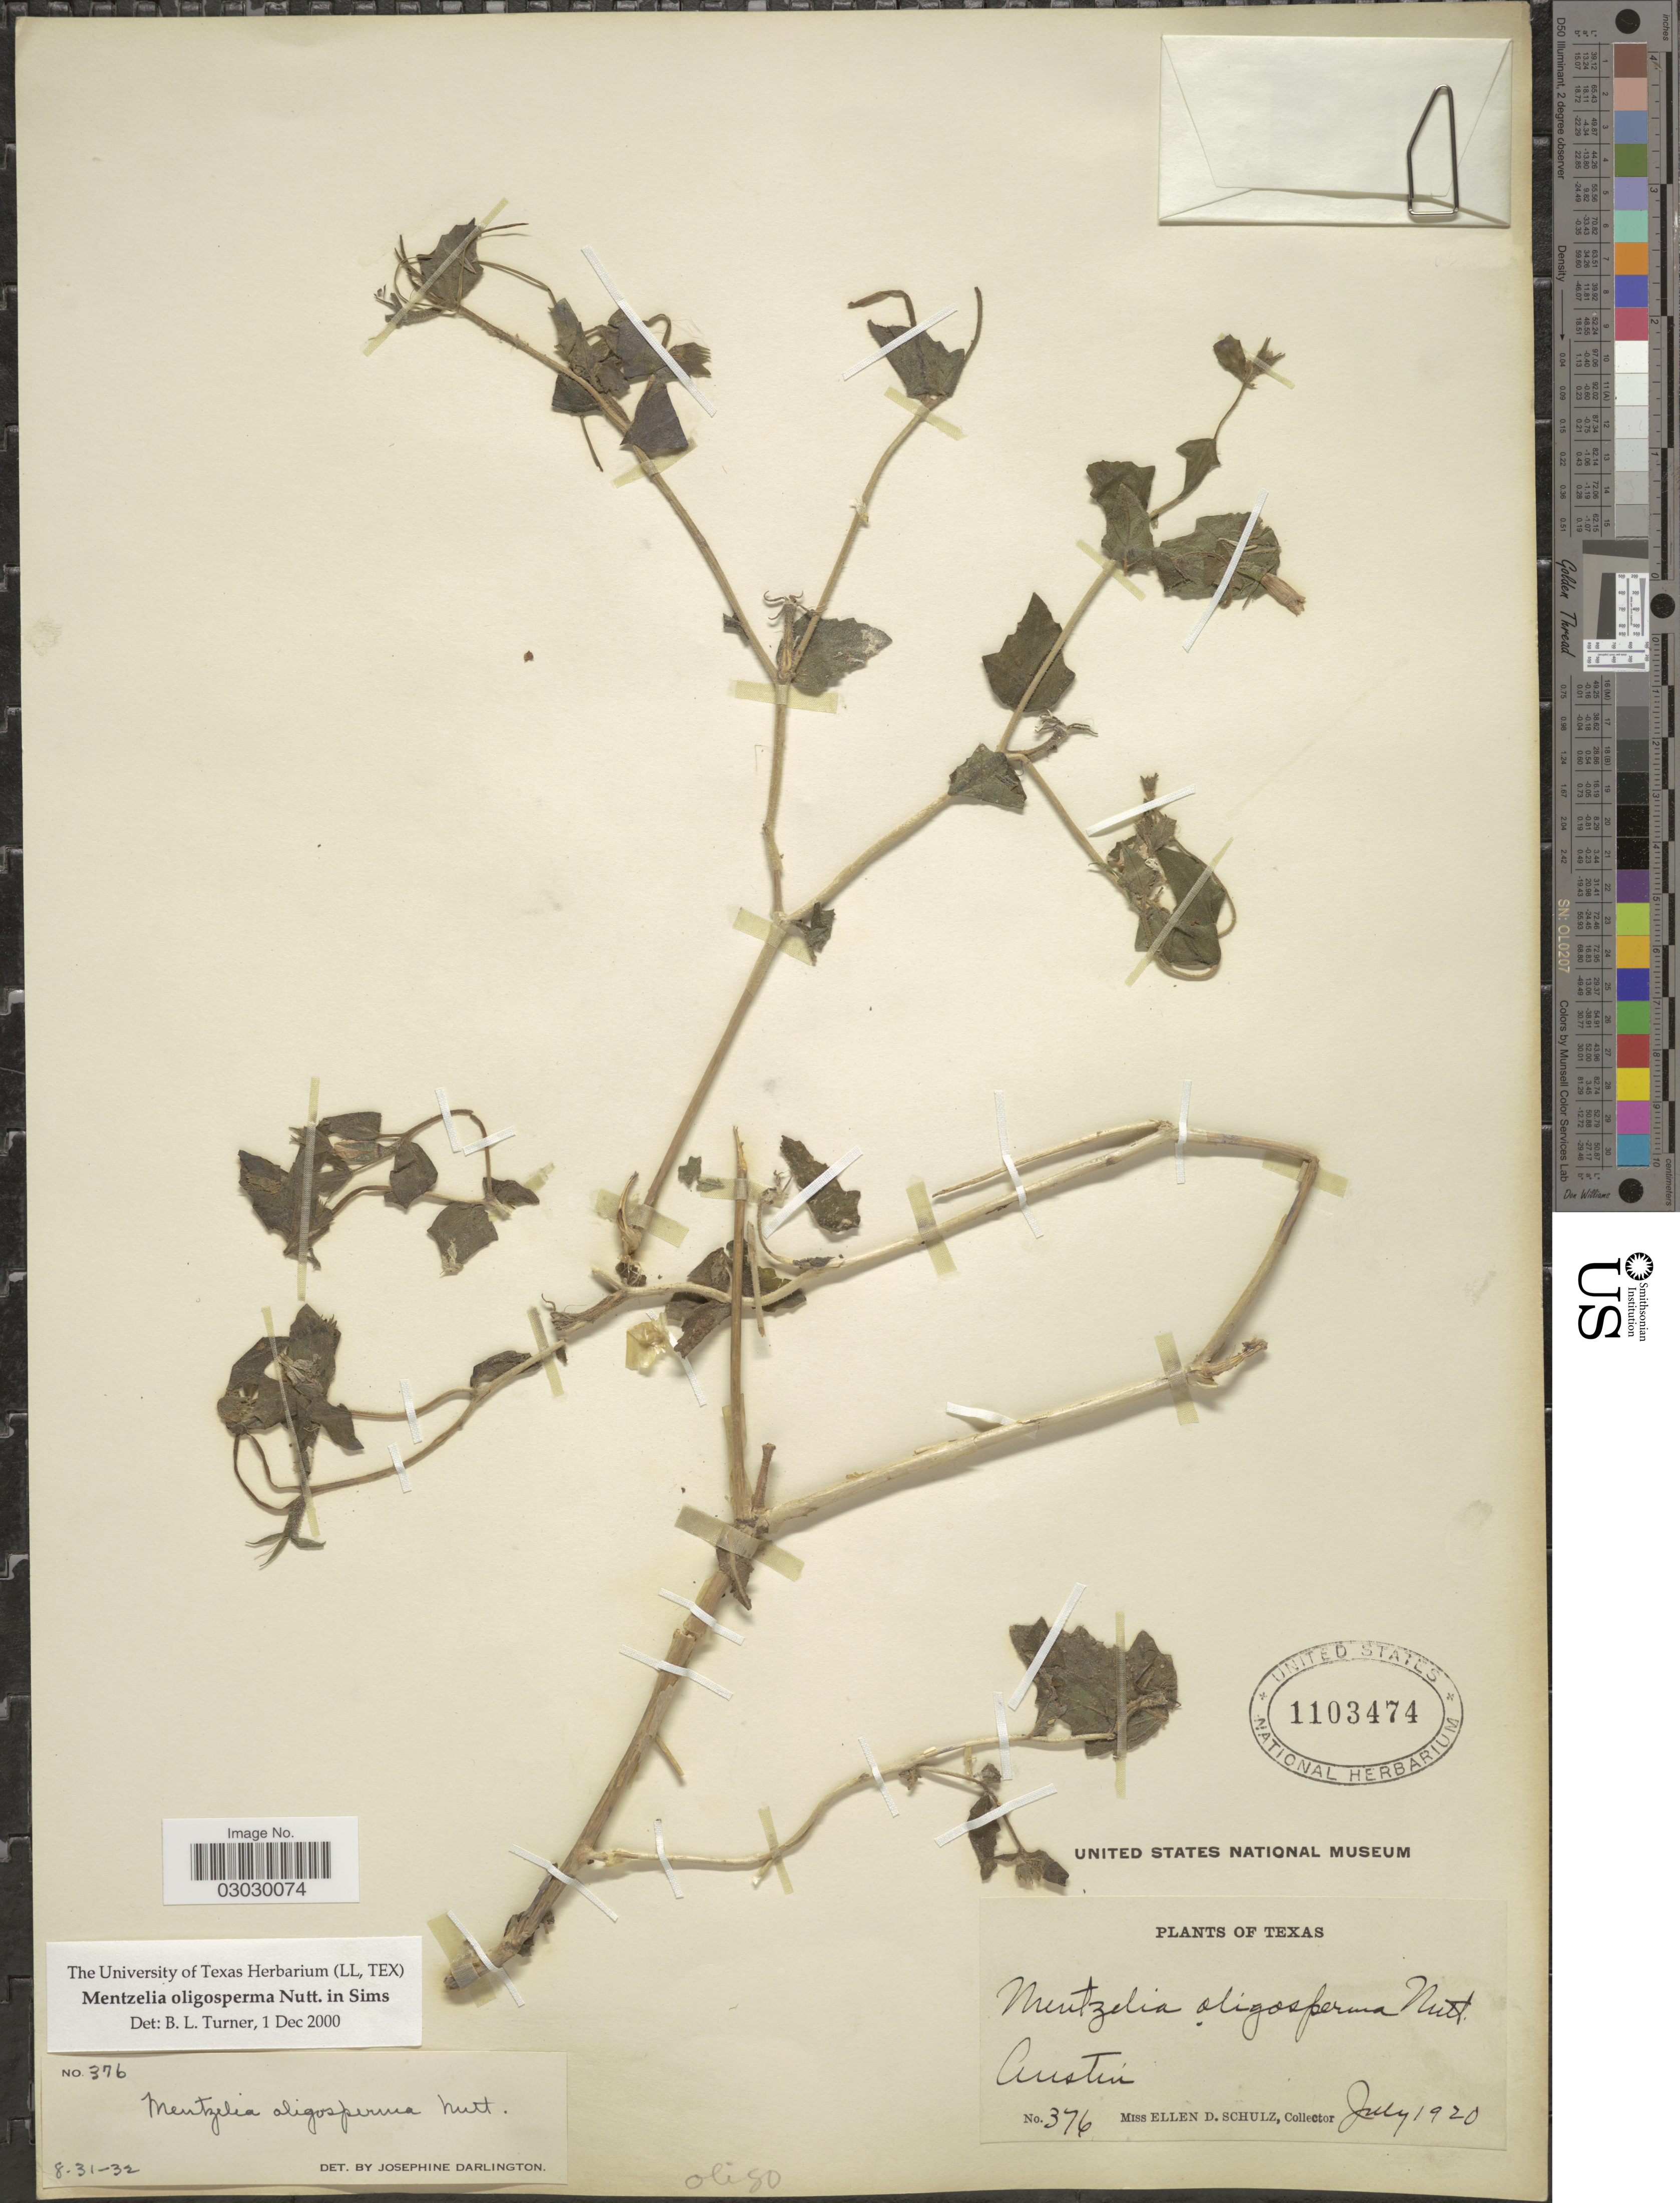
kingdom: Plantae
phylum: Tracheophyta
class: Magnoliopsida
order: Cornales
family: Loasaceae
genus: Mentzelia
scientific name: Mentzelia oligosperma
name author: Nutt. ex Sims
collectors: E. D. Schulz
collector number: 376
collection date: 1920-07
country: United States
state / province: Texas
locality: Austin.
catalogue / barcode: US 1103474